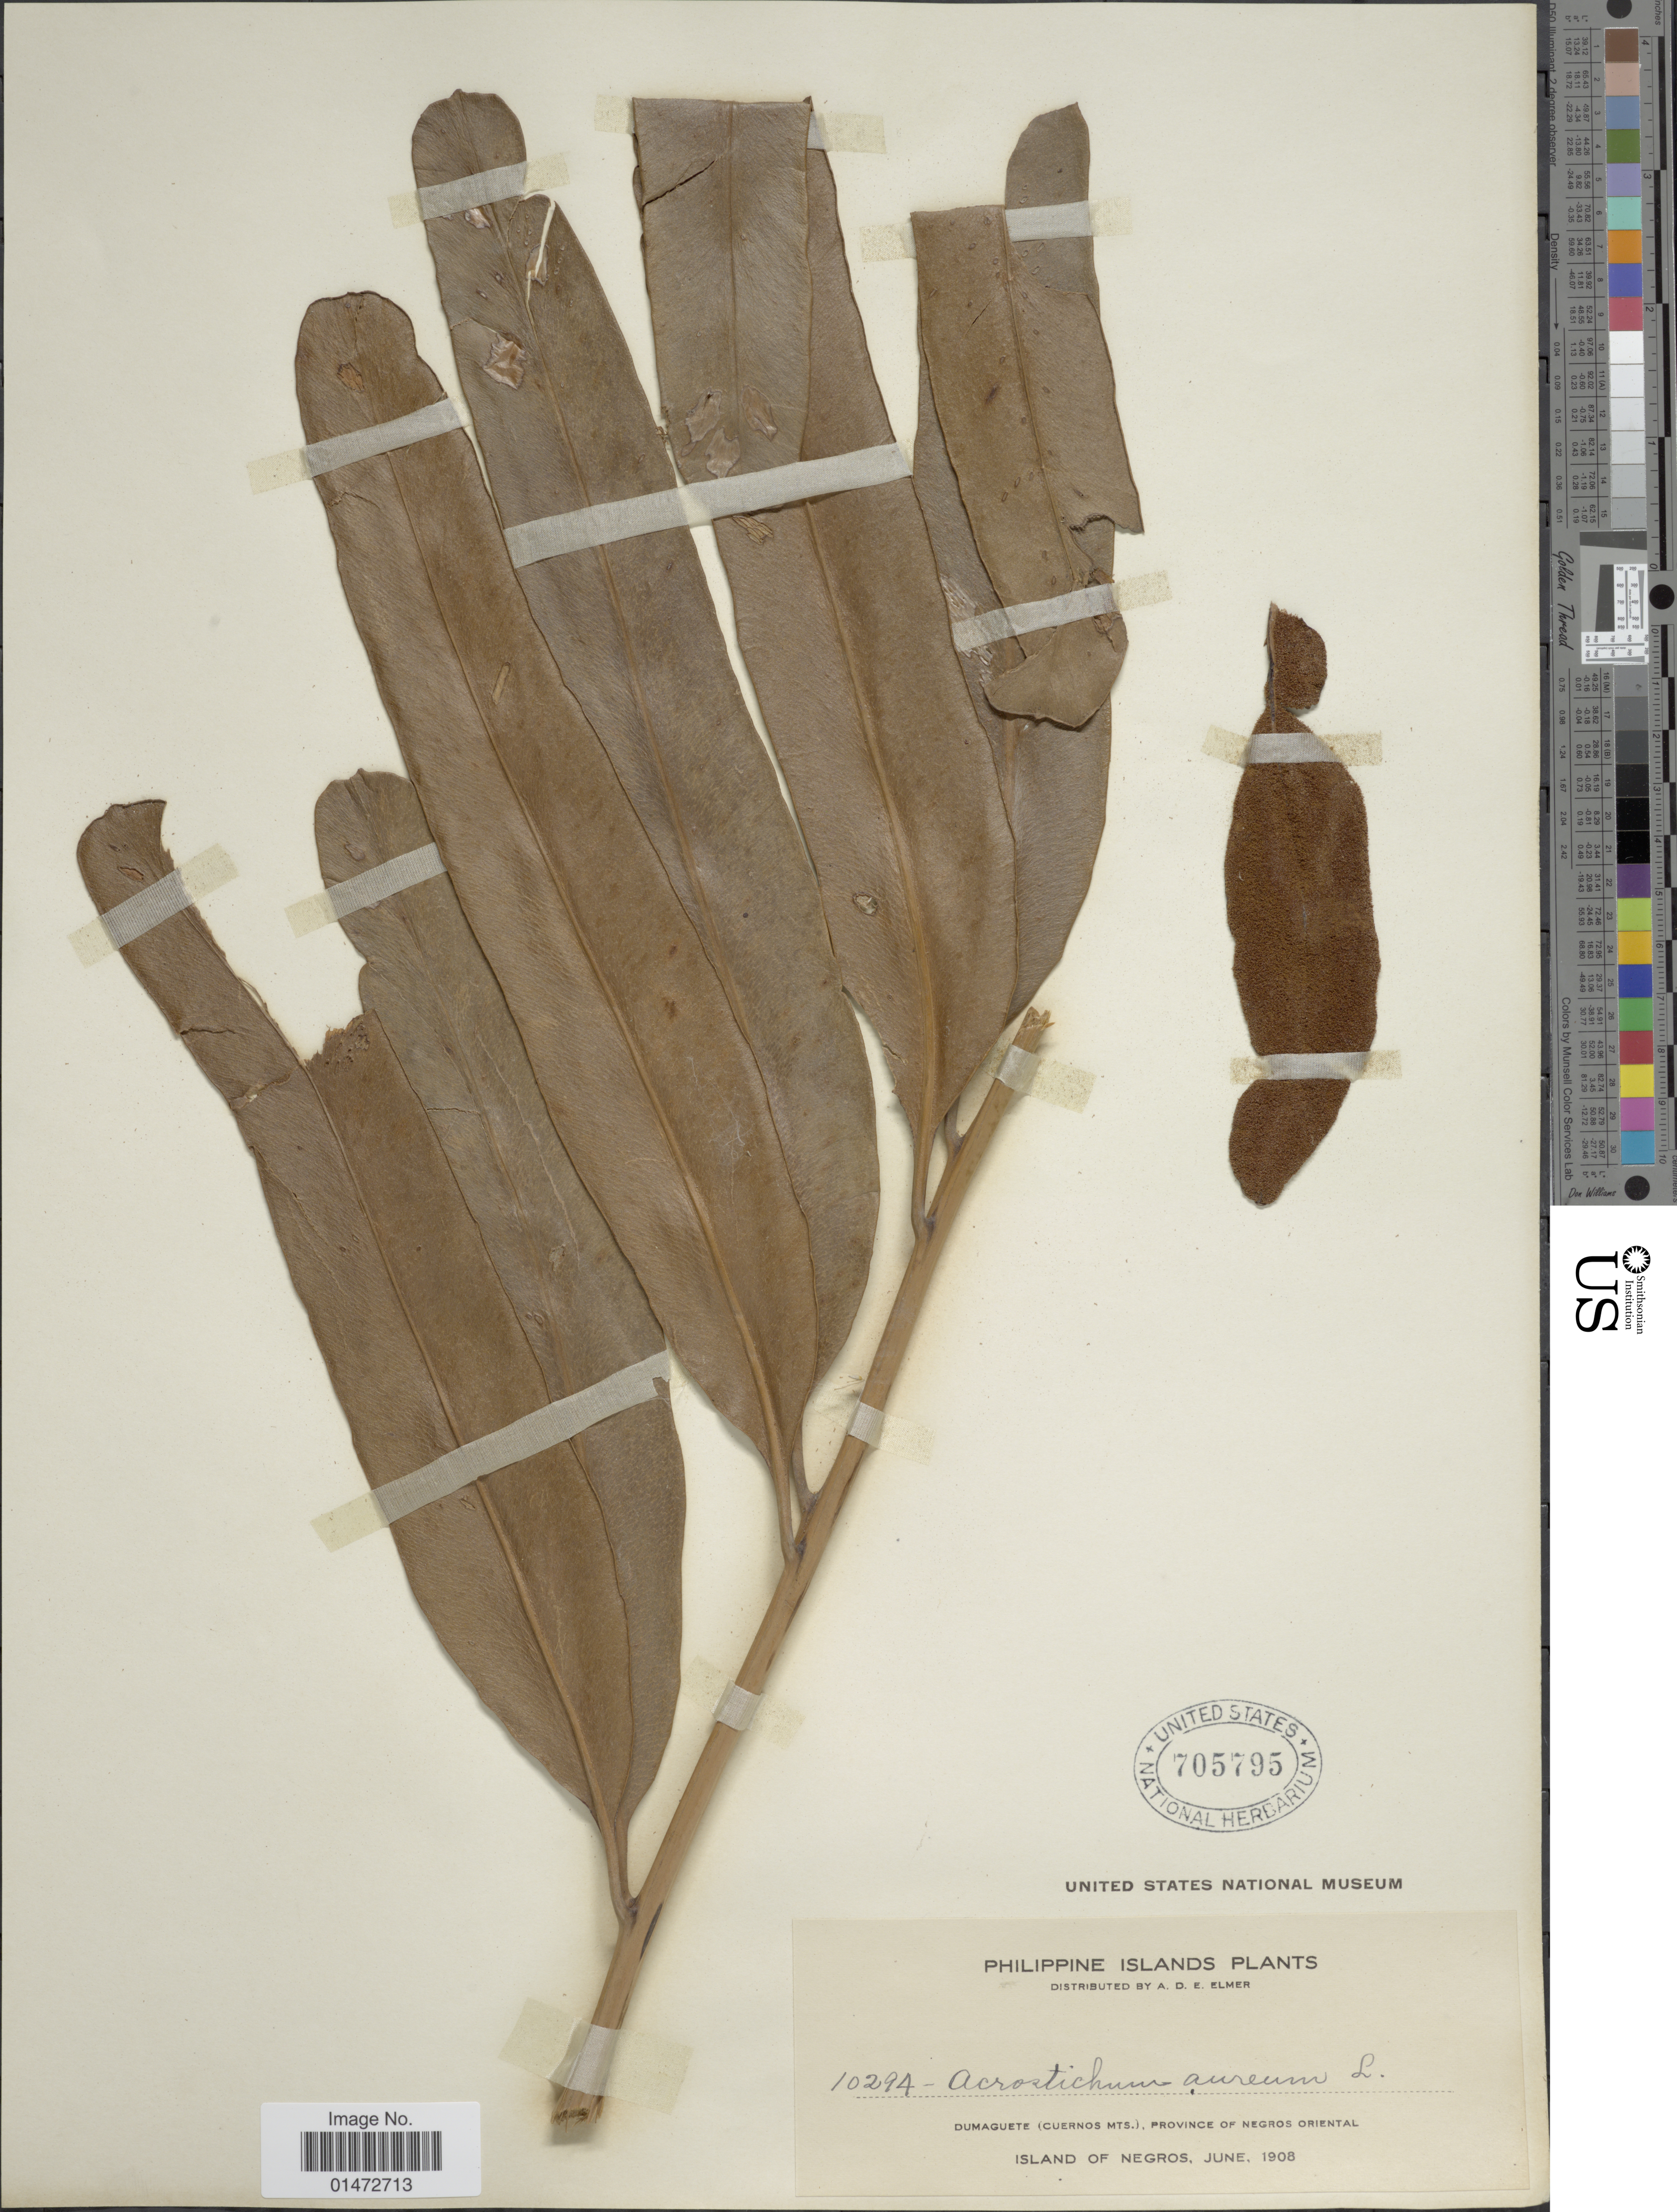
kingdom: Plantae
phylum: Tracheophyta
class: Polypodiopsida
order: Polypodiales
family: Pteridaceae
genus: Acrostichum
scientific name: Acrostichum aureum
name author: L.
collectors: A. D. E. Elmer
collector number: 10294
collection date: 1908-06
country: Philippines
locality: Dumaguete (Cuernos Mts.), Province of Negros Oriental, Island of Negros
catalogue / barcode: US 705795